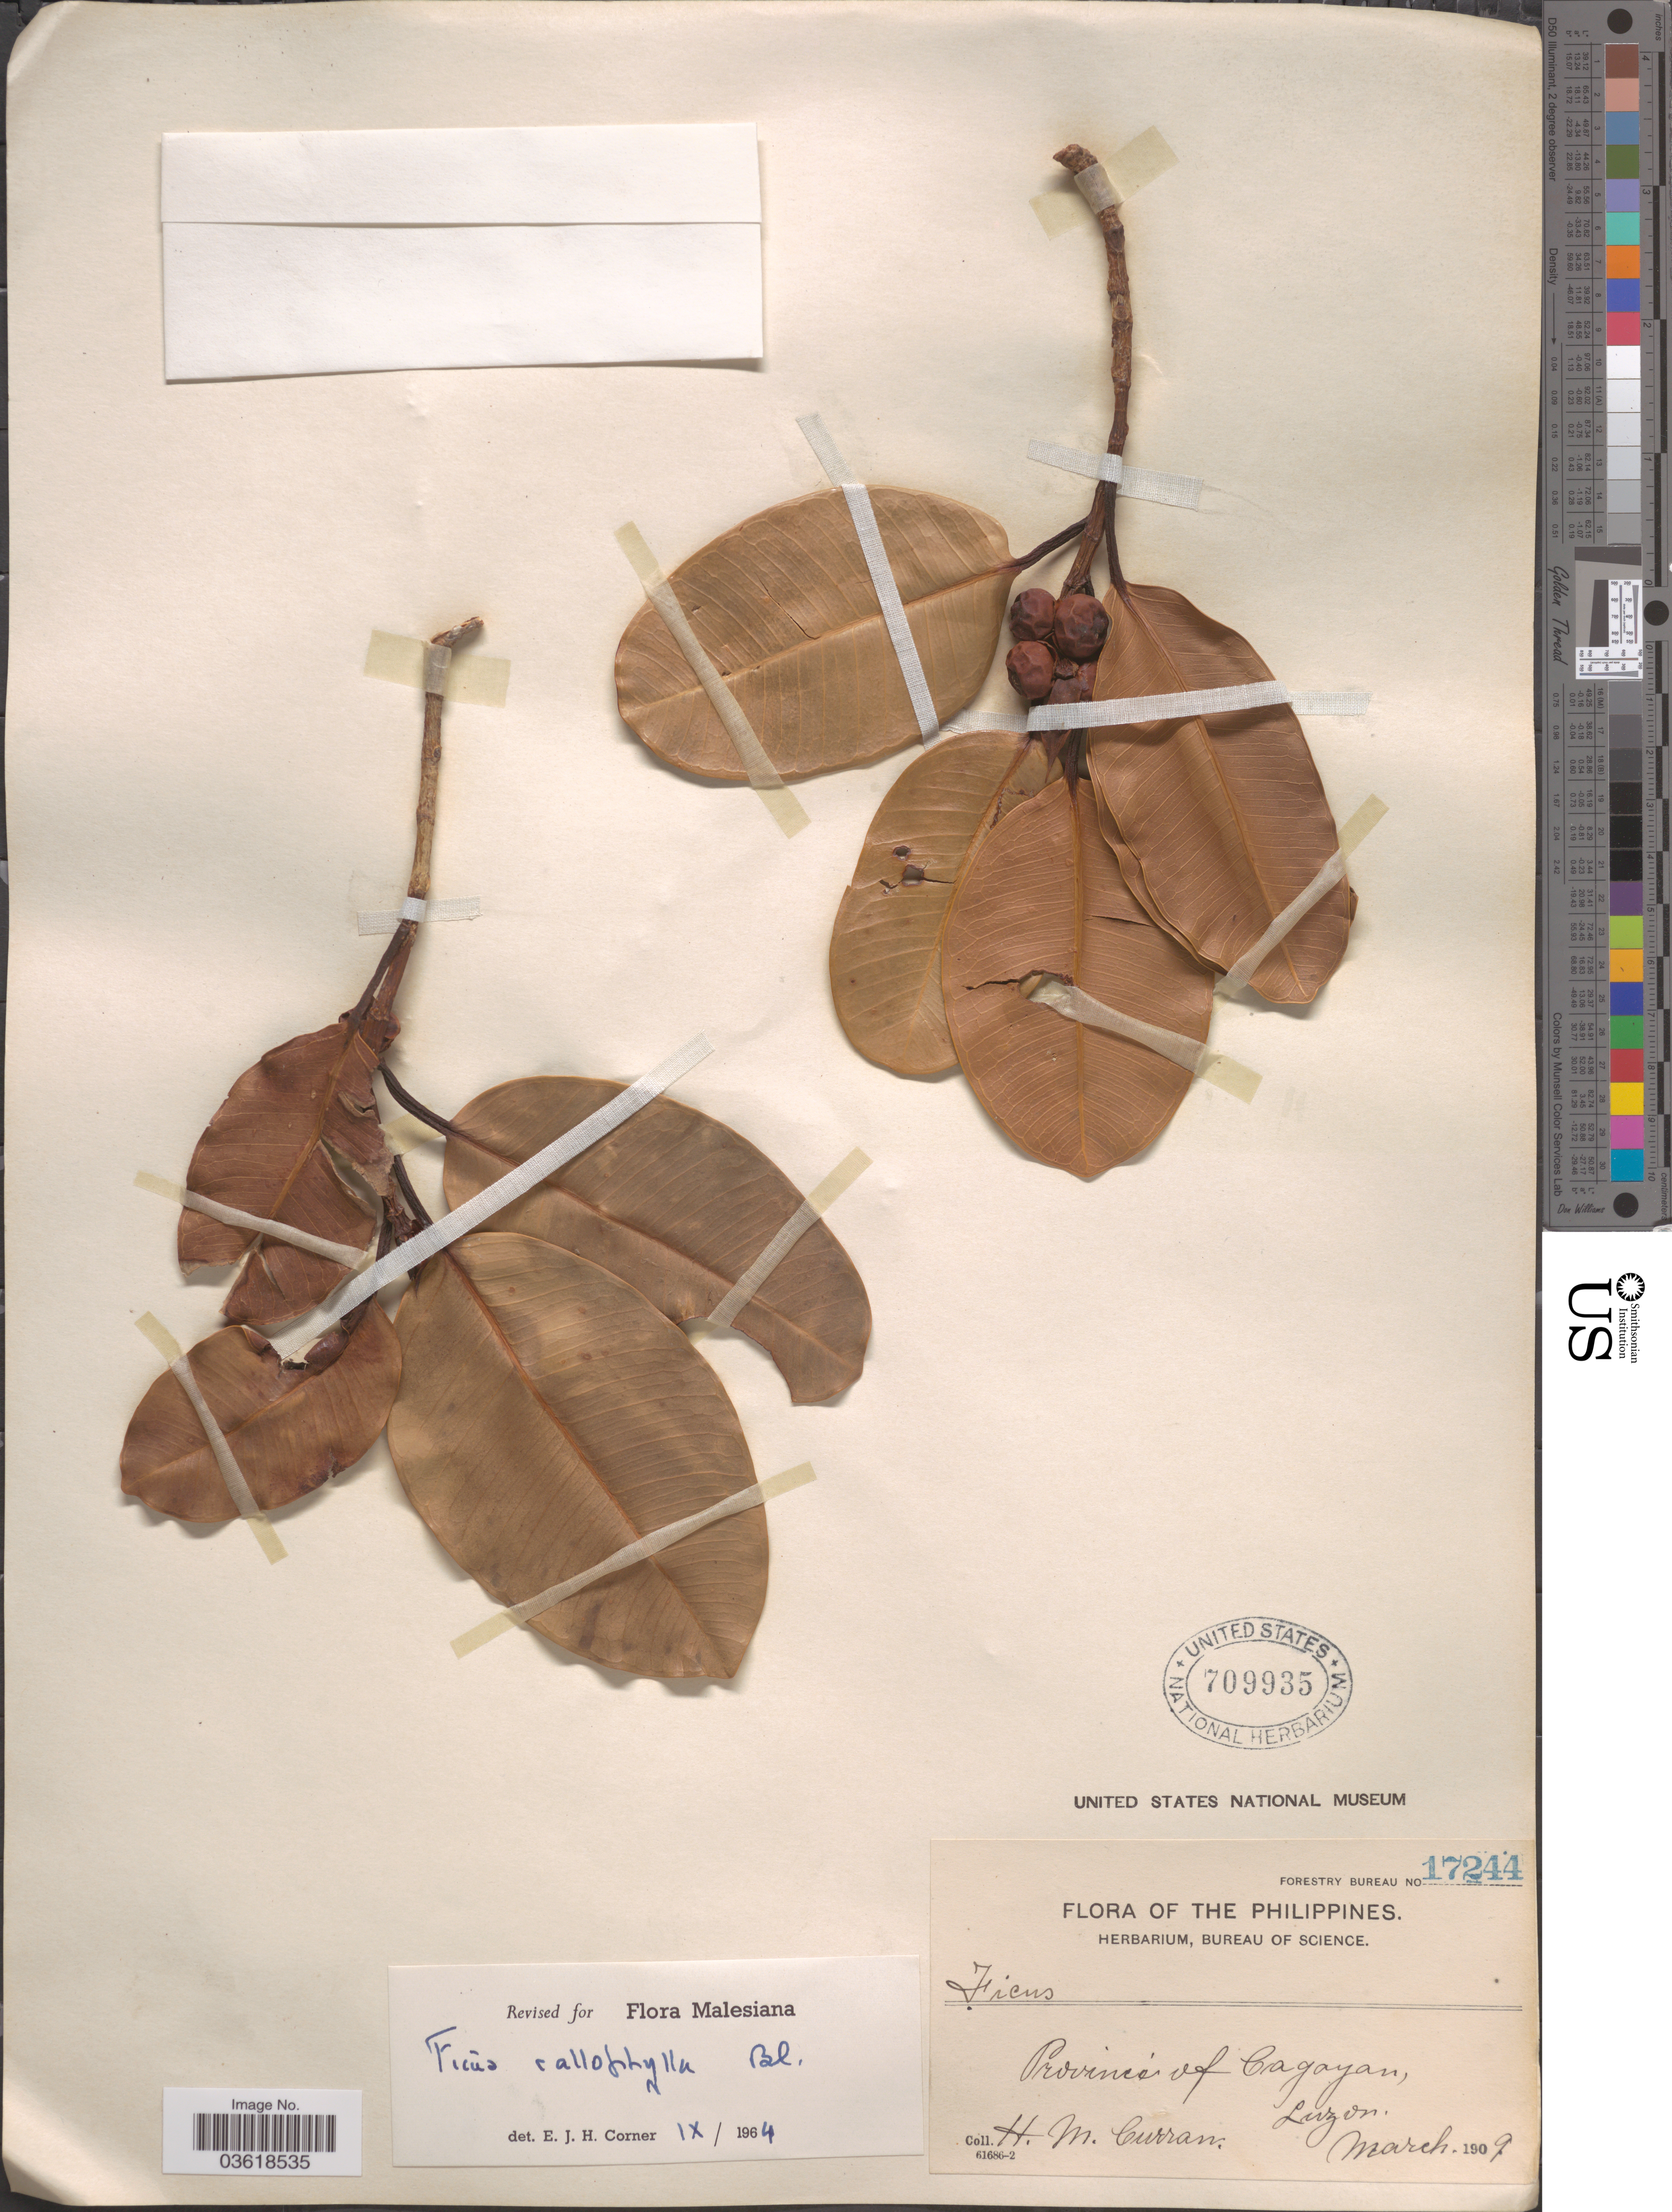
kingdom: Plantae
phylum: Tracheophyta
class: Magnoliopsida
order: Rosales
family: Moraceae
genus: Ficus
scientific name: Ficus callophylla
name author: Blume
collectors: H. M. Curran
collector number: Forestry Bureau 17244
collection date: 1909-03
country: Philippines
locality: Province of Cagayan, Luzon.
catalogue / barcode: US 709935